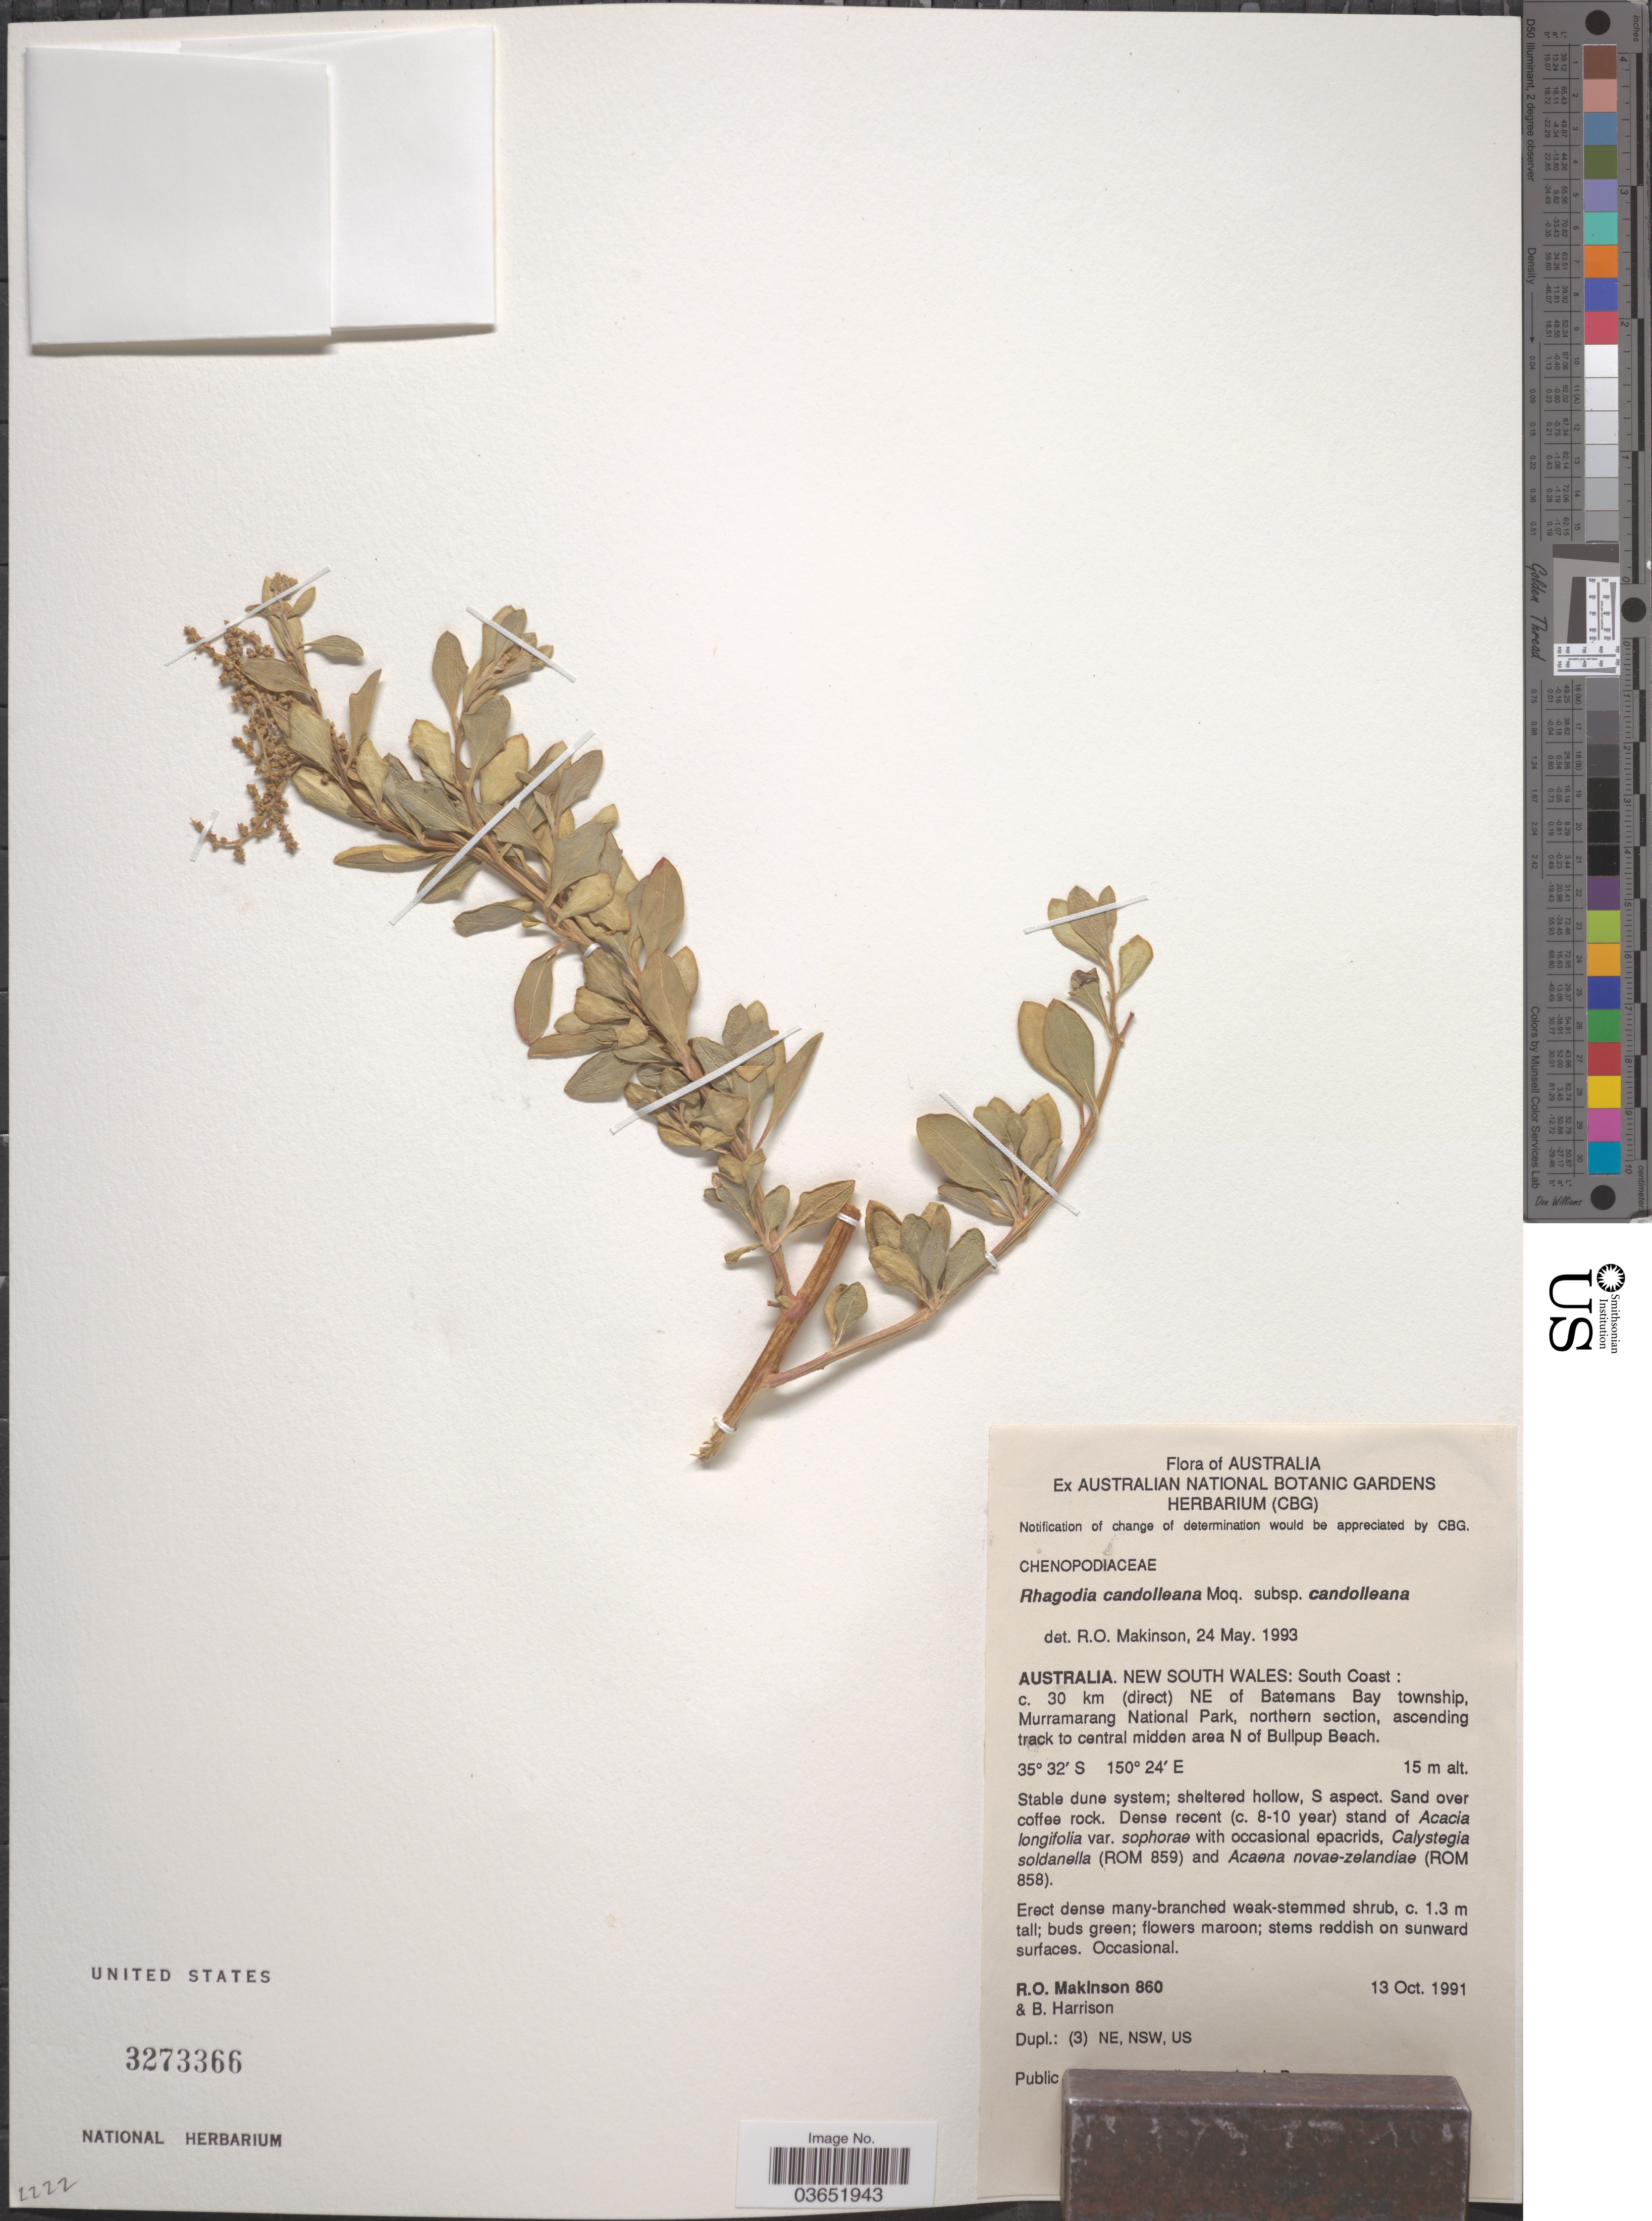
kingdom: Plantae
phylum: Tracheophyta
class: Magnoliopsida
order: Caryophyllales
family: Amaranthaceae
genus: Rhagodia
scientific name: Rhagodia billardierei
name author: R. Br.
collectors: R. Makinson & B. Harrison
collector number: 860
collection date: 1991-10-13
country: Australia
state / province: New South Wales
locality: South Coast: c. 30 km (direct) NE of Batemans Bay township, Murramarang National Park, northern section, ascending track to central midden area N of Bullpup Beach.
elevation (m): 15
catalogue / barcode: US 3273366